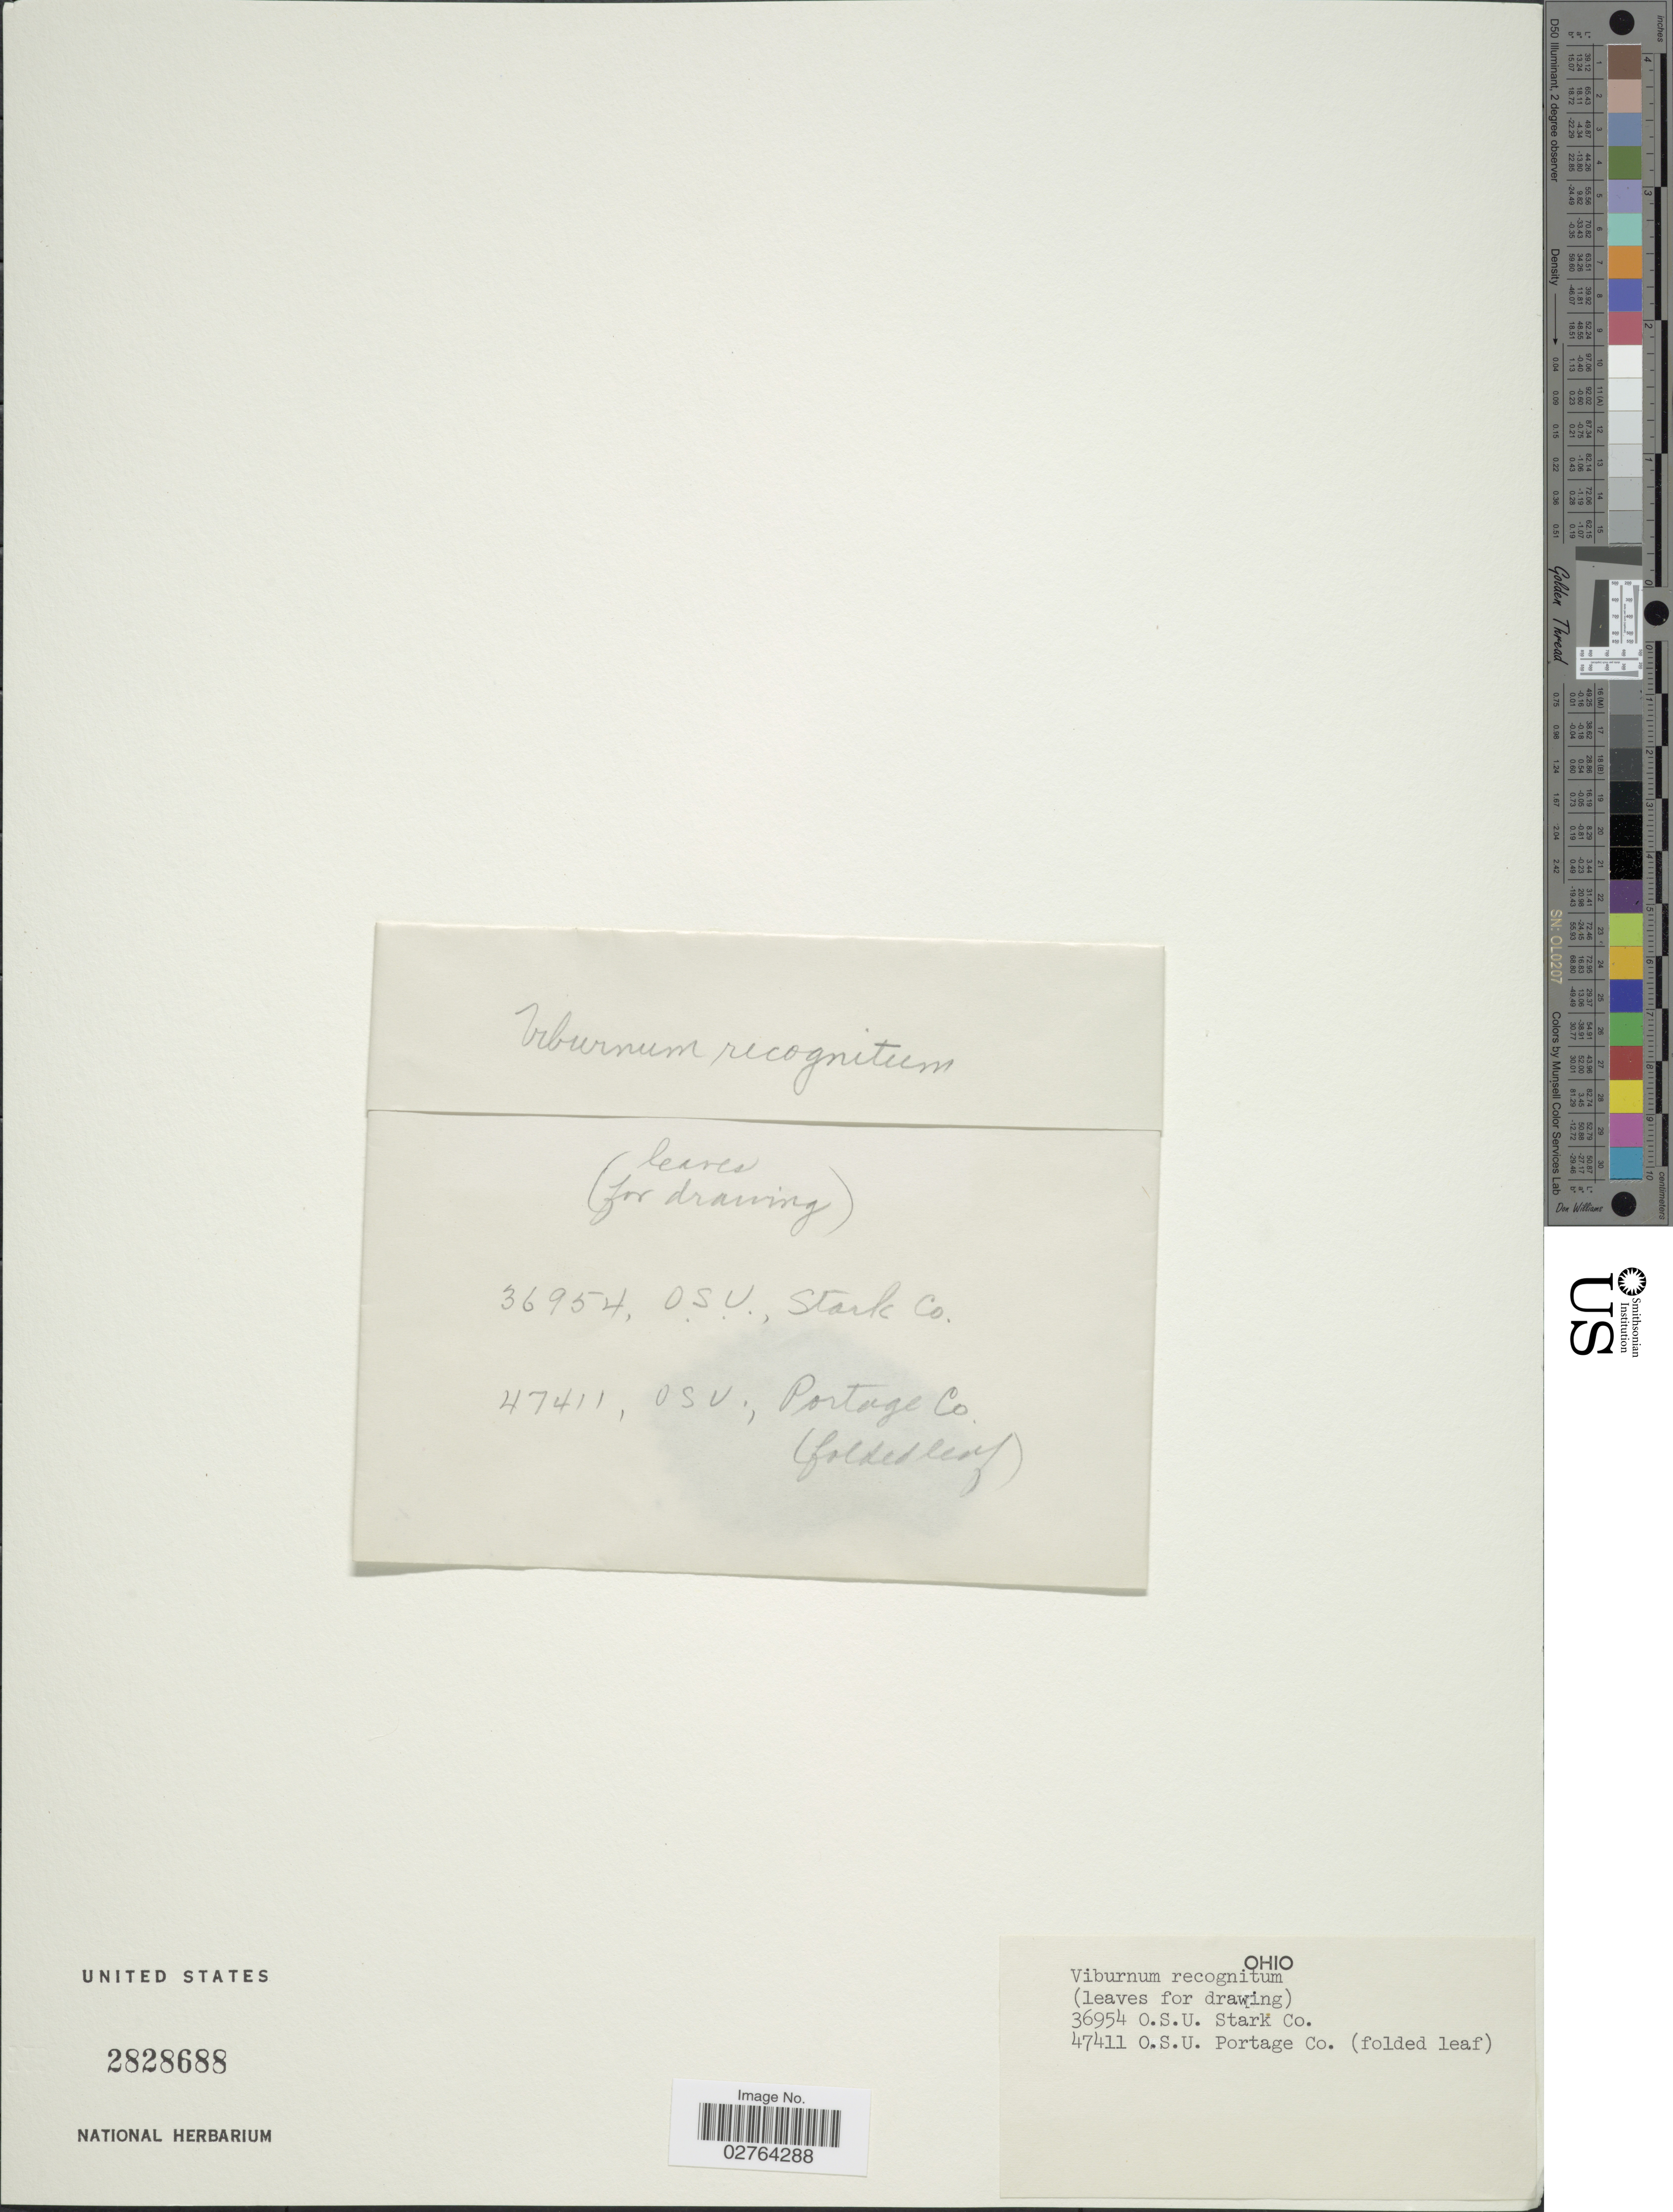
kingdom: Plantae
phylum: Tracheophyta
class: Magnoliopsida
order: Dipsacales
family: Viburnaceae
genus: Viburnum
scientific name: Viburnum recognitum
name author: Fernald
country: United States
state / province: Ohio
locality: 36954 O.S.U. Stark Co. 47411 O.S.U. Portage Co.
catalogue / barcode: US 2828688